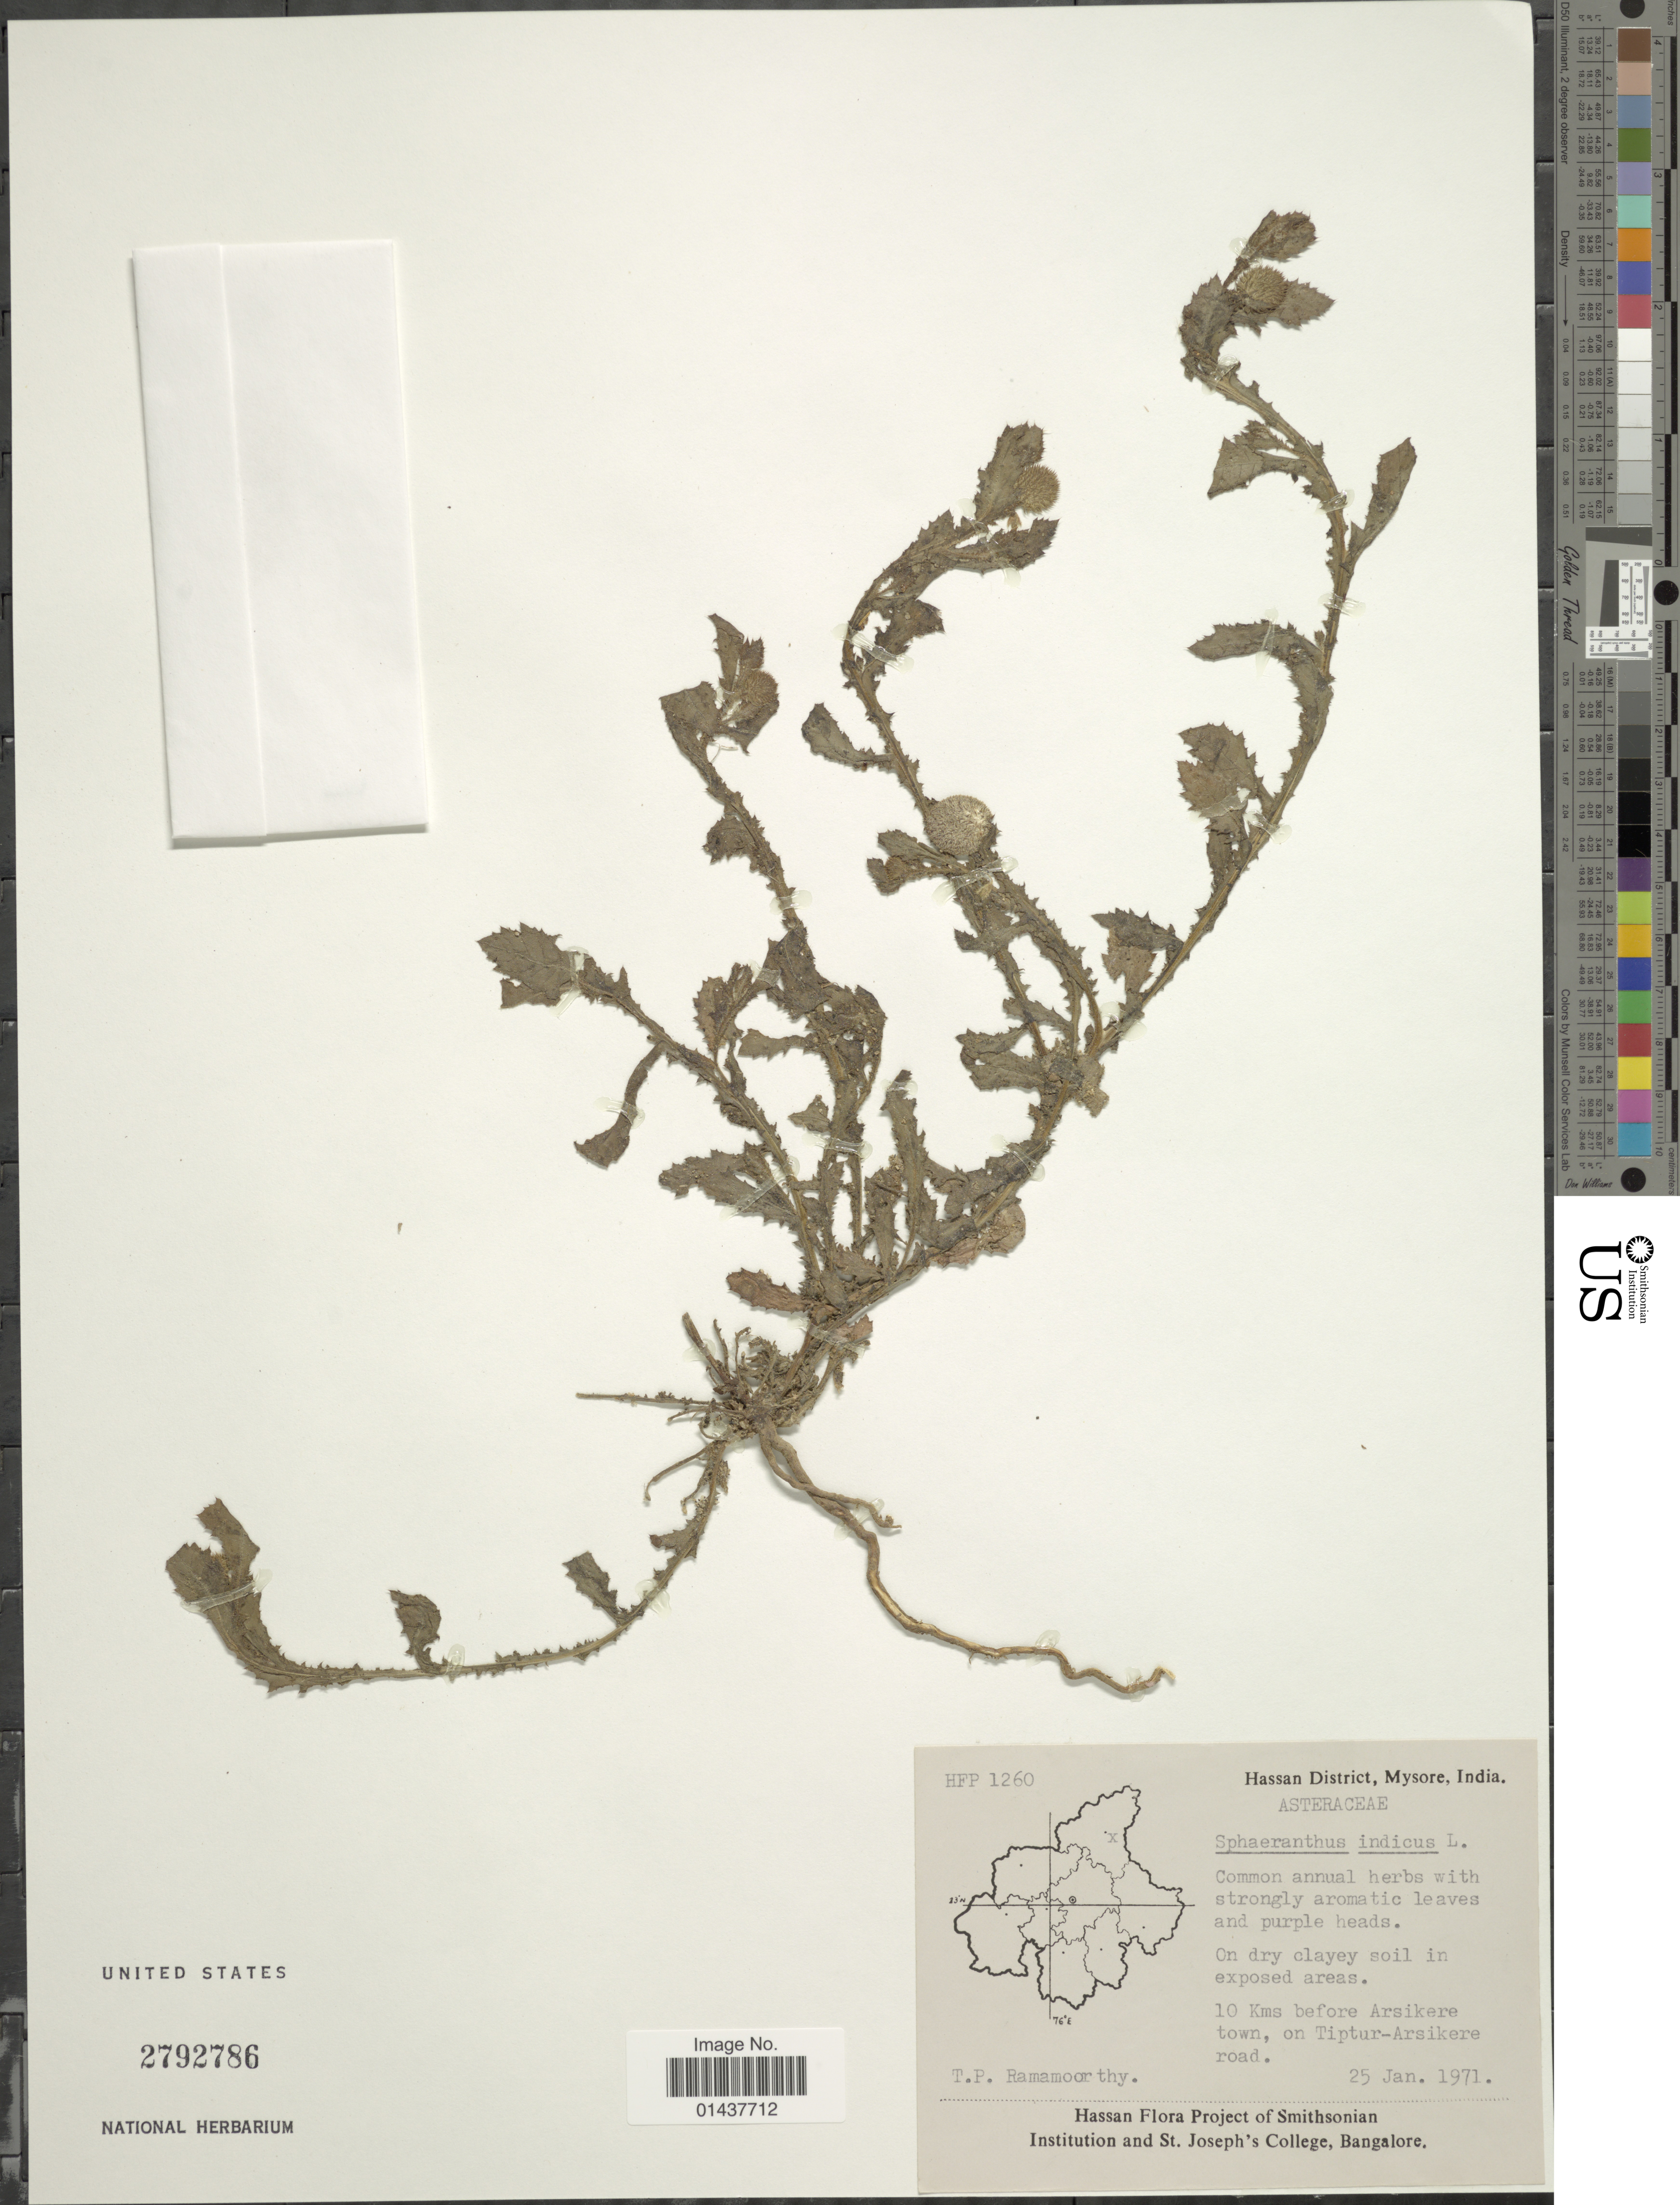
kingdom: Plantae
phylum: Tracheophyta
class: Magnoliopsida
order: Asterales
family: Asteraceae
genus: Sphaeranthus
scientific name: Sphaeranthus indicus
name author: L.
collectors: T. P. Ramamoorthy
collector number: HFP 1260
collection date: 1971-01-25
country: India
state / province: Karnataka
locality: Hassan District, Mysore, 10 Kms before Arsikere town, on Tiptur-Arsikere road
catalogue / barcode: US 2792786